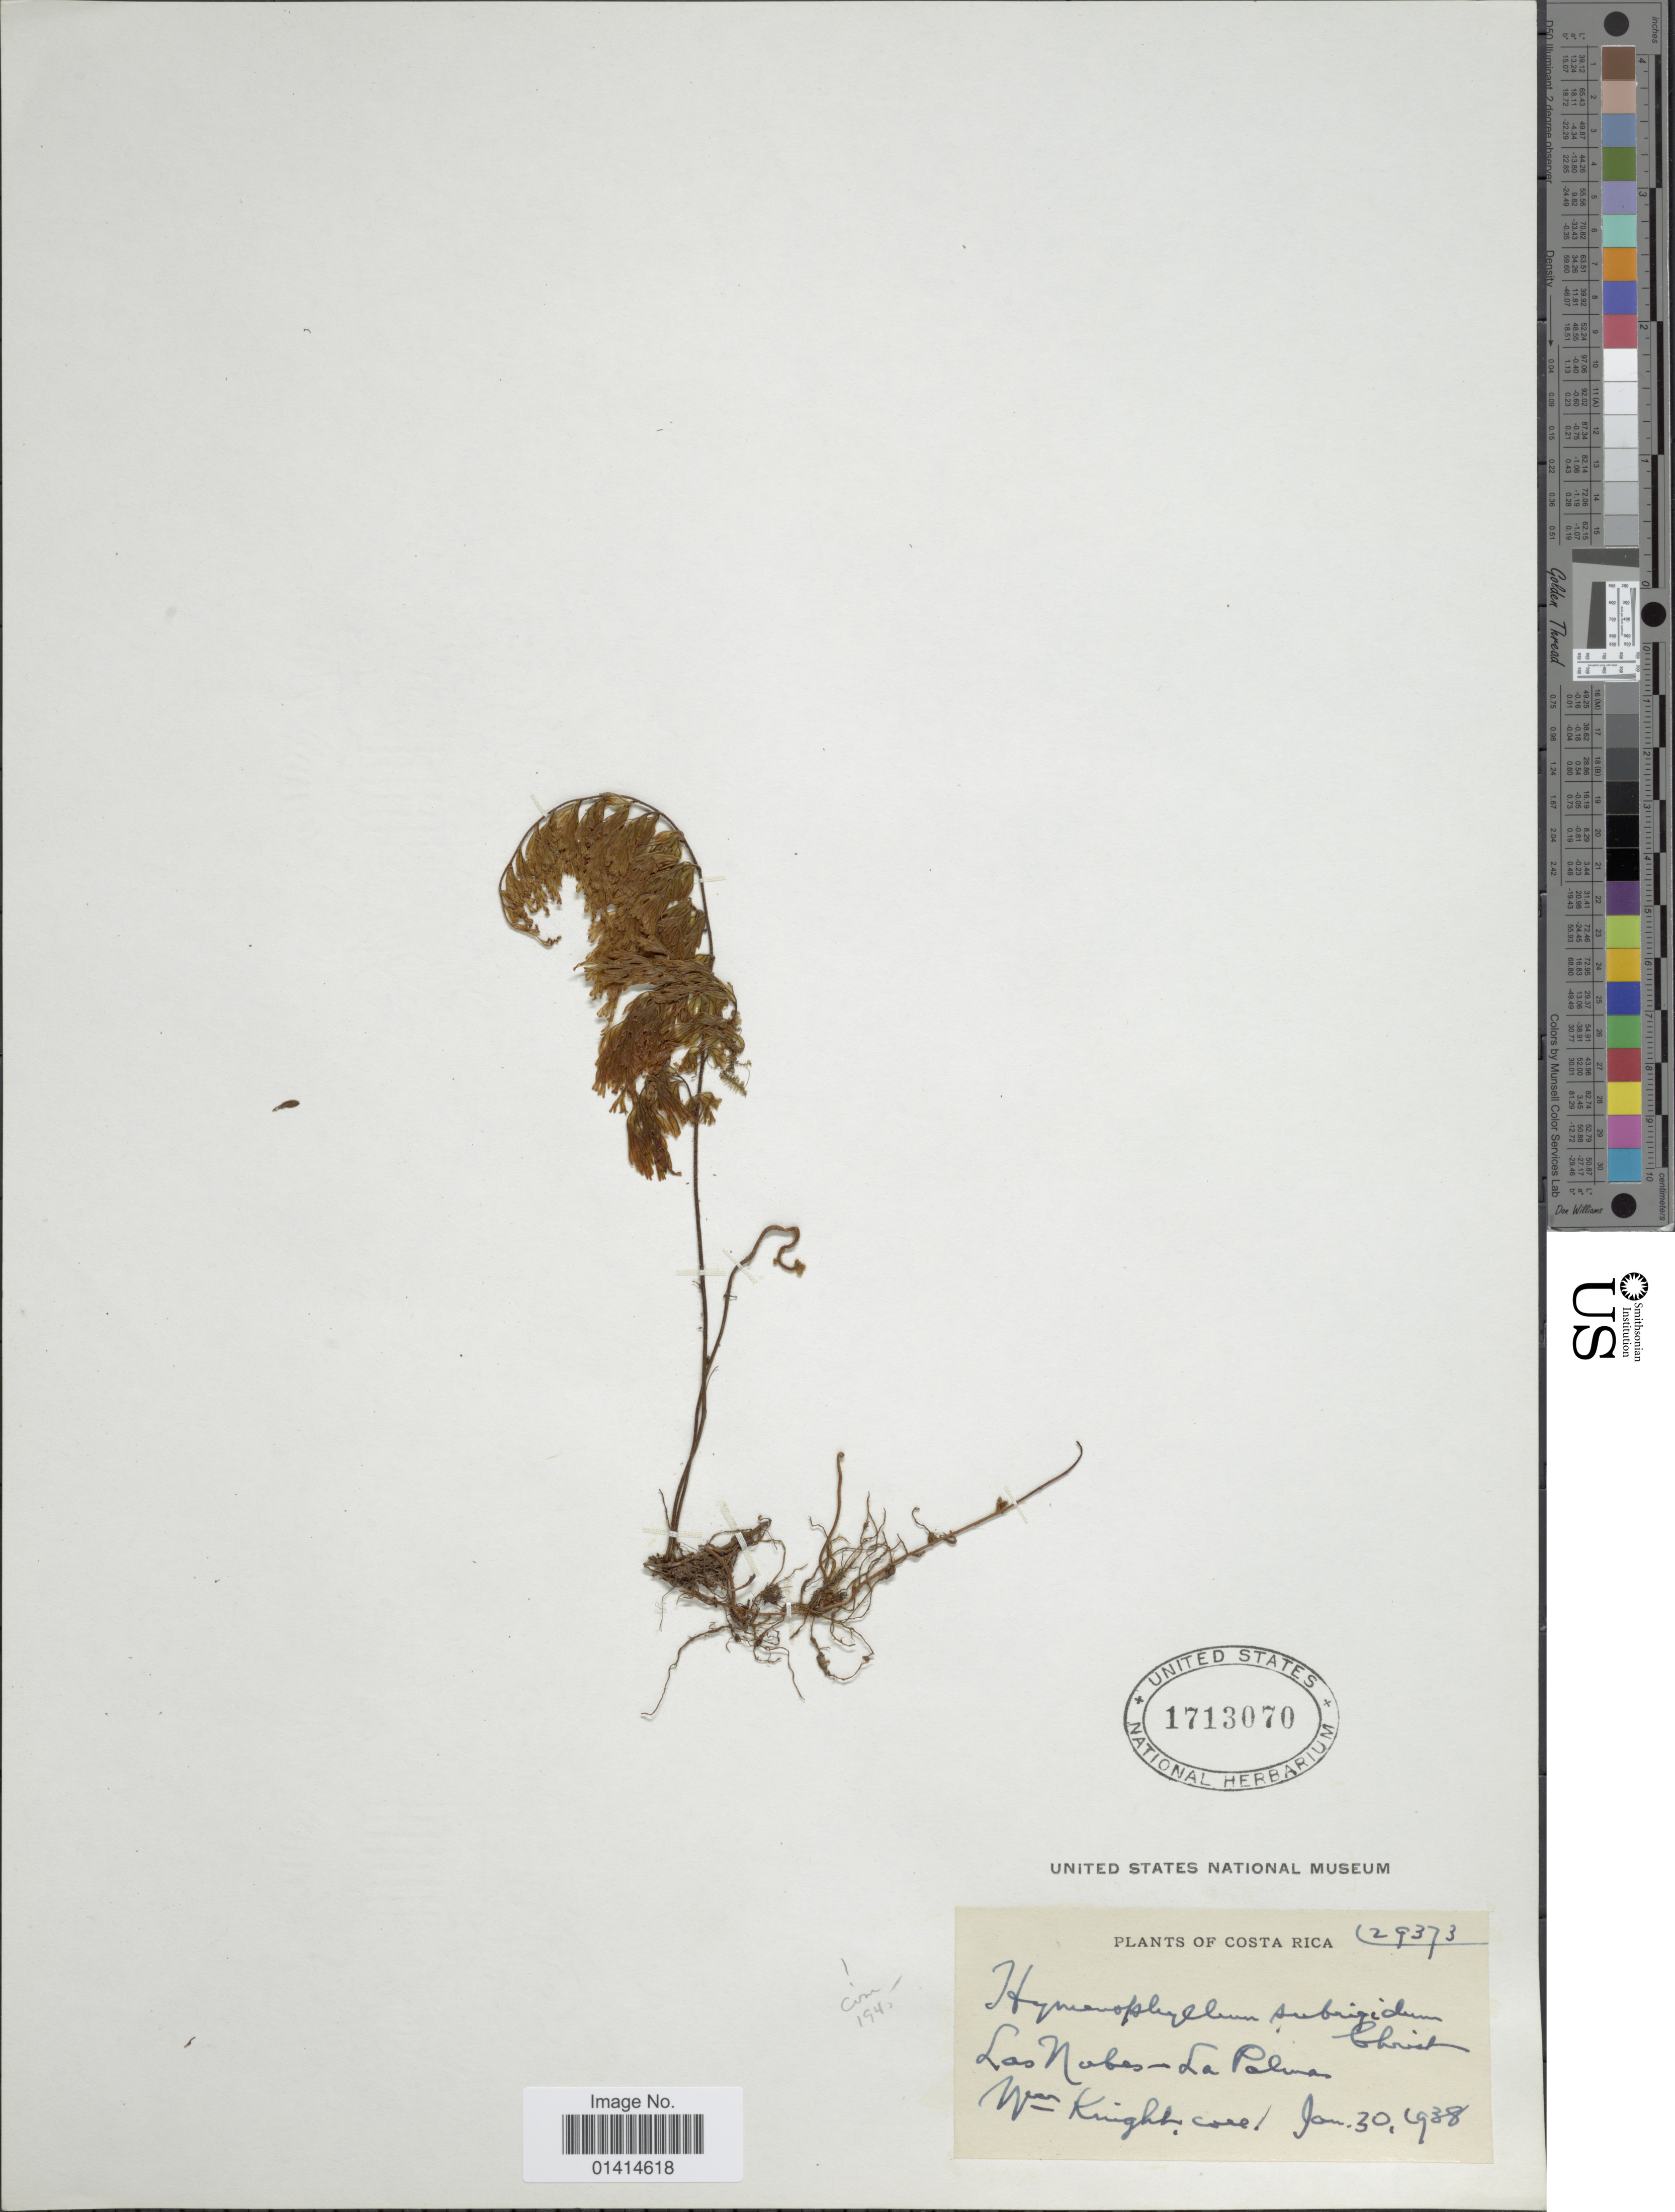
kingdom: Plantae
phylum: Tracheophyta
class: Polypodiopsida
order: Hymenophyllales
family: Hymenophyllaceae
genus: Hymenophyllum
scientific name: Hymenophyllum subrigidum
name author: Christ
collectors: W. Knight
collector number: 29373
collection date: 1938-01-30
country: Costa Rica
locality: Las Nubes - La Palma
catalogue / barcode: US 1713070